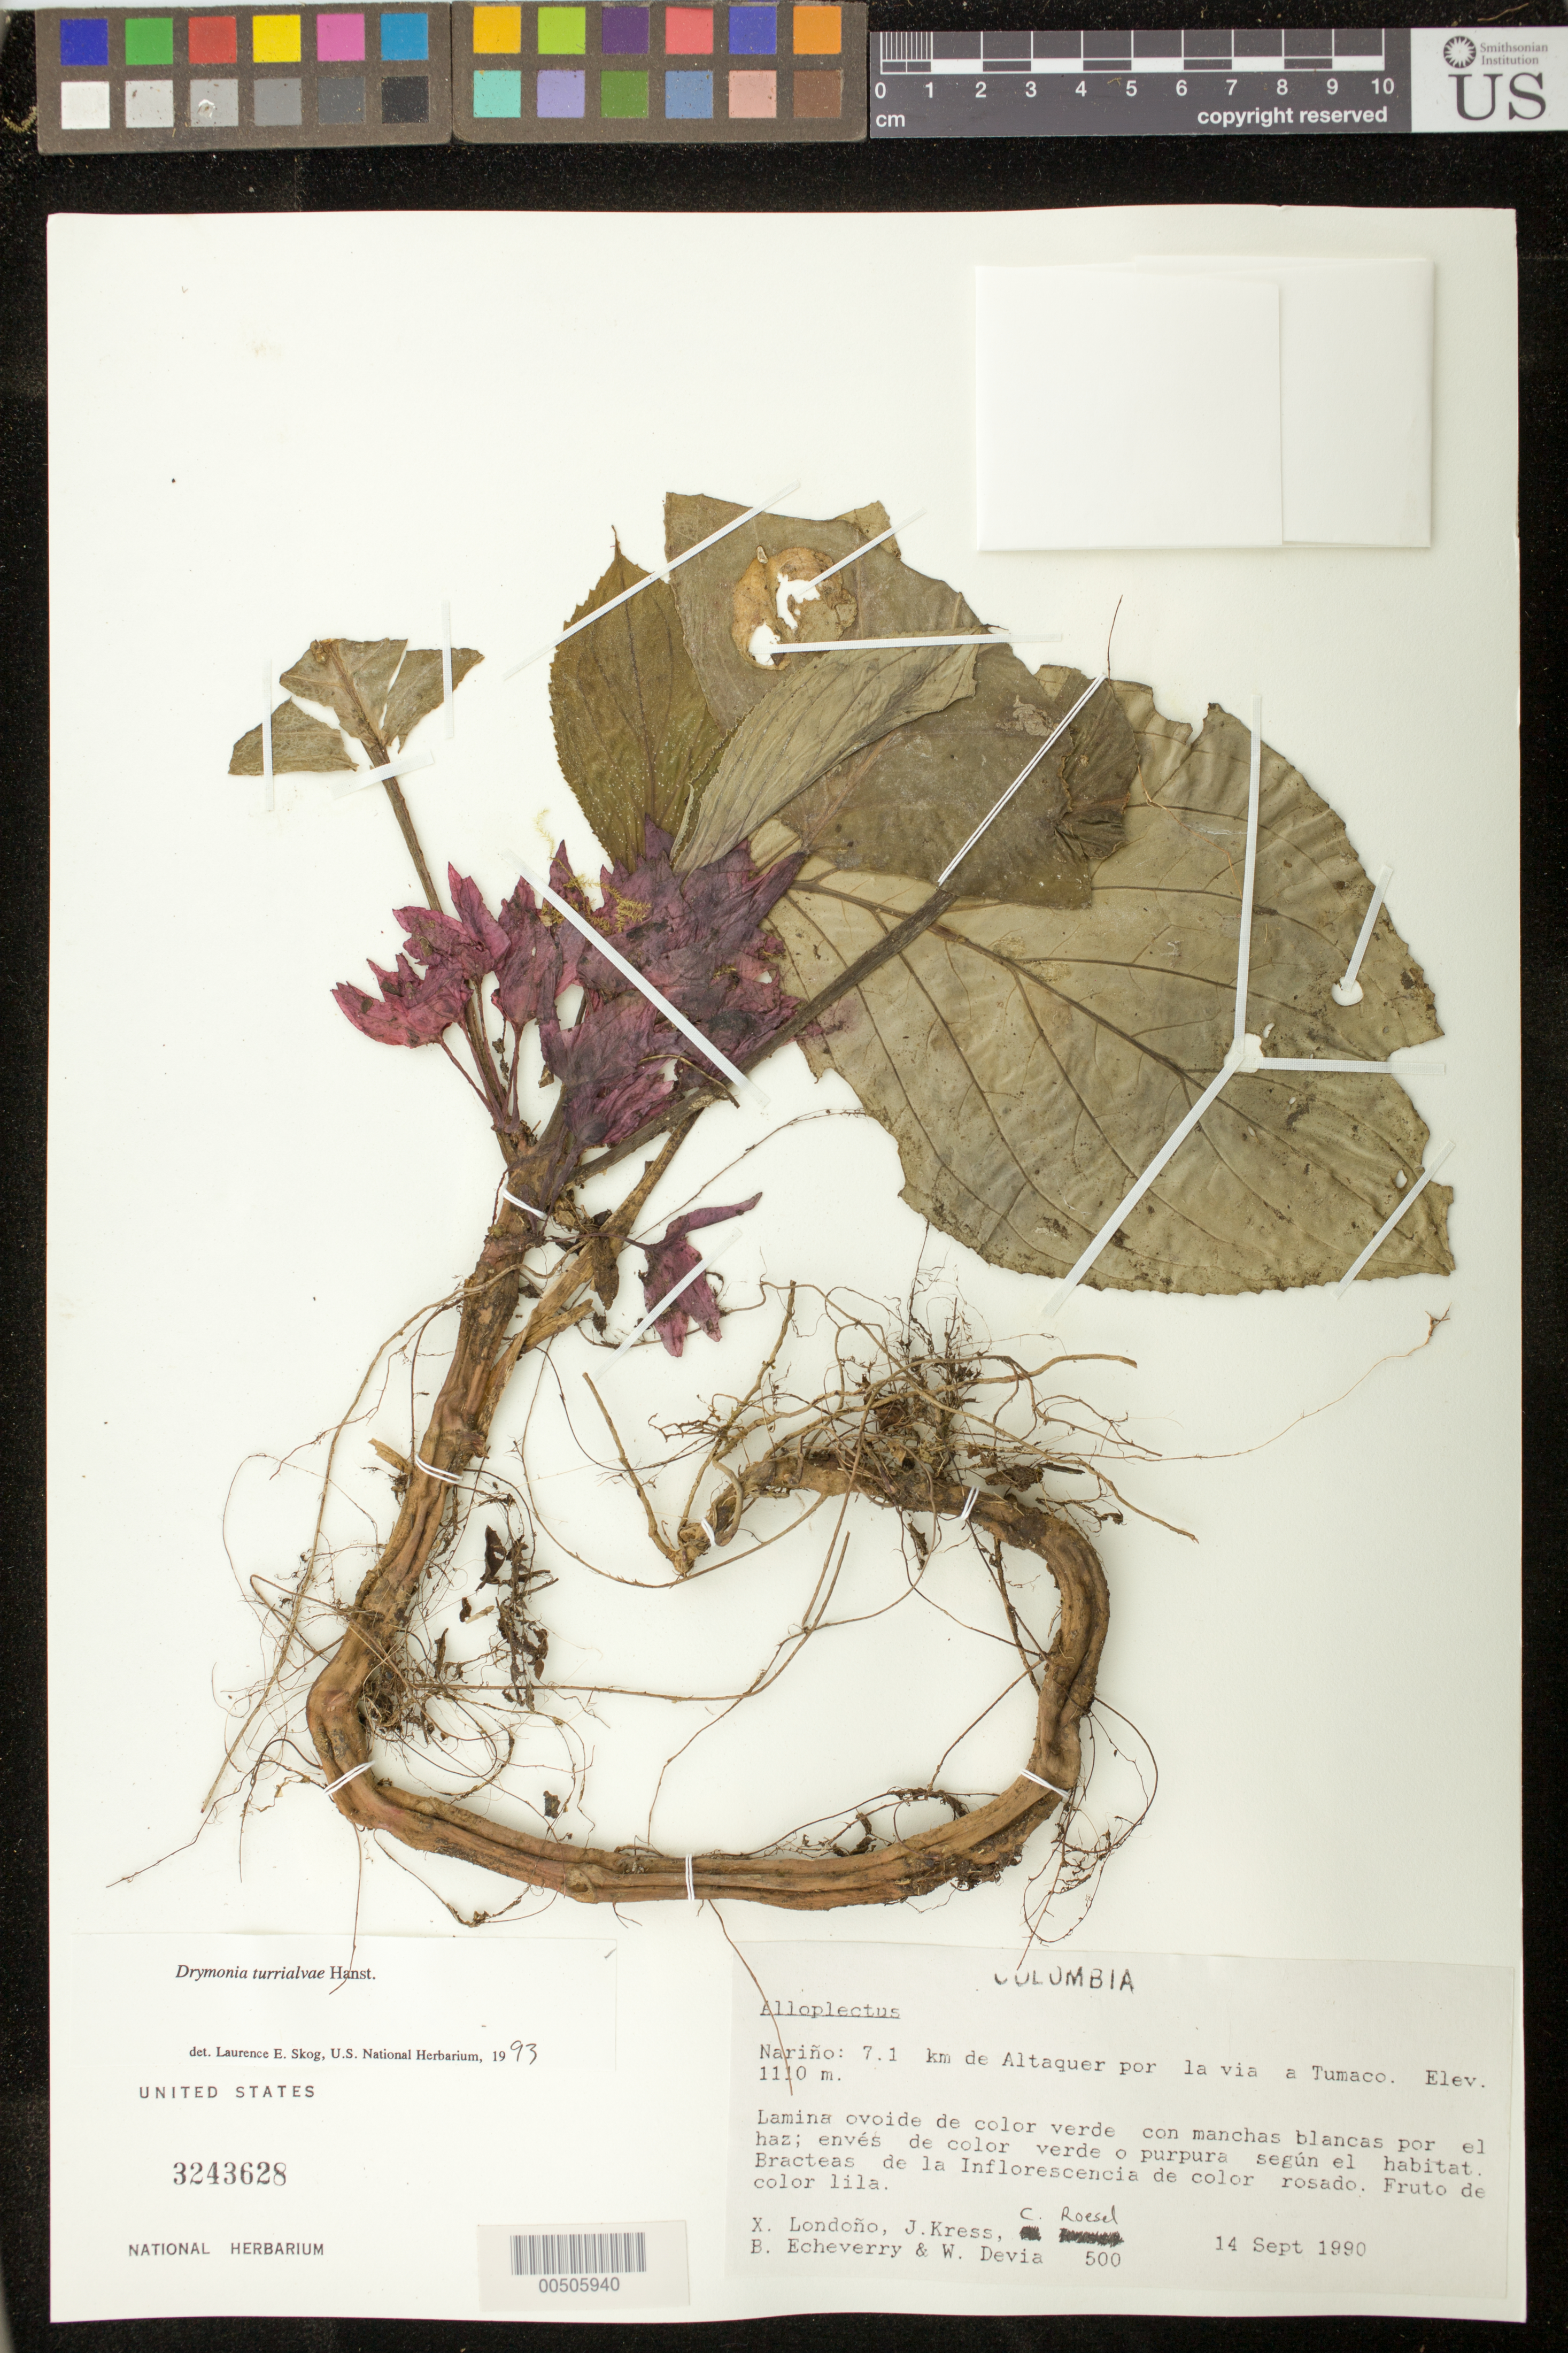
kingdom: Plantae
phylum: Tracheophyta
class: Magnoliopsida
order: Lamiales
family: Gesneriaceae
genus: Drymonia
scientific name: Drymonia turrialvae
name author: Hanst.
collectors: X. Londoño, W. J. Kress, C. S. Roesel, B. Echeverry & W. Devia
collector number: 500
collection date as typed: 14 Sep 1990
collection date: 1990-09-14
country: Colombia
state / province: Nariño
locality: Tumaco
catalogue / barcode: US 3243628